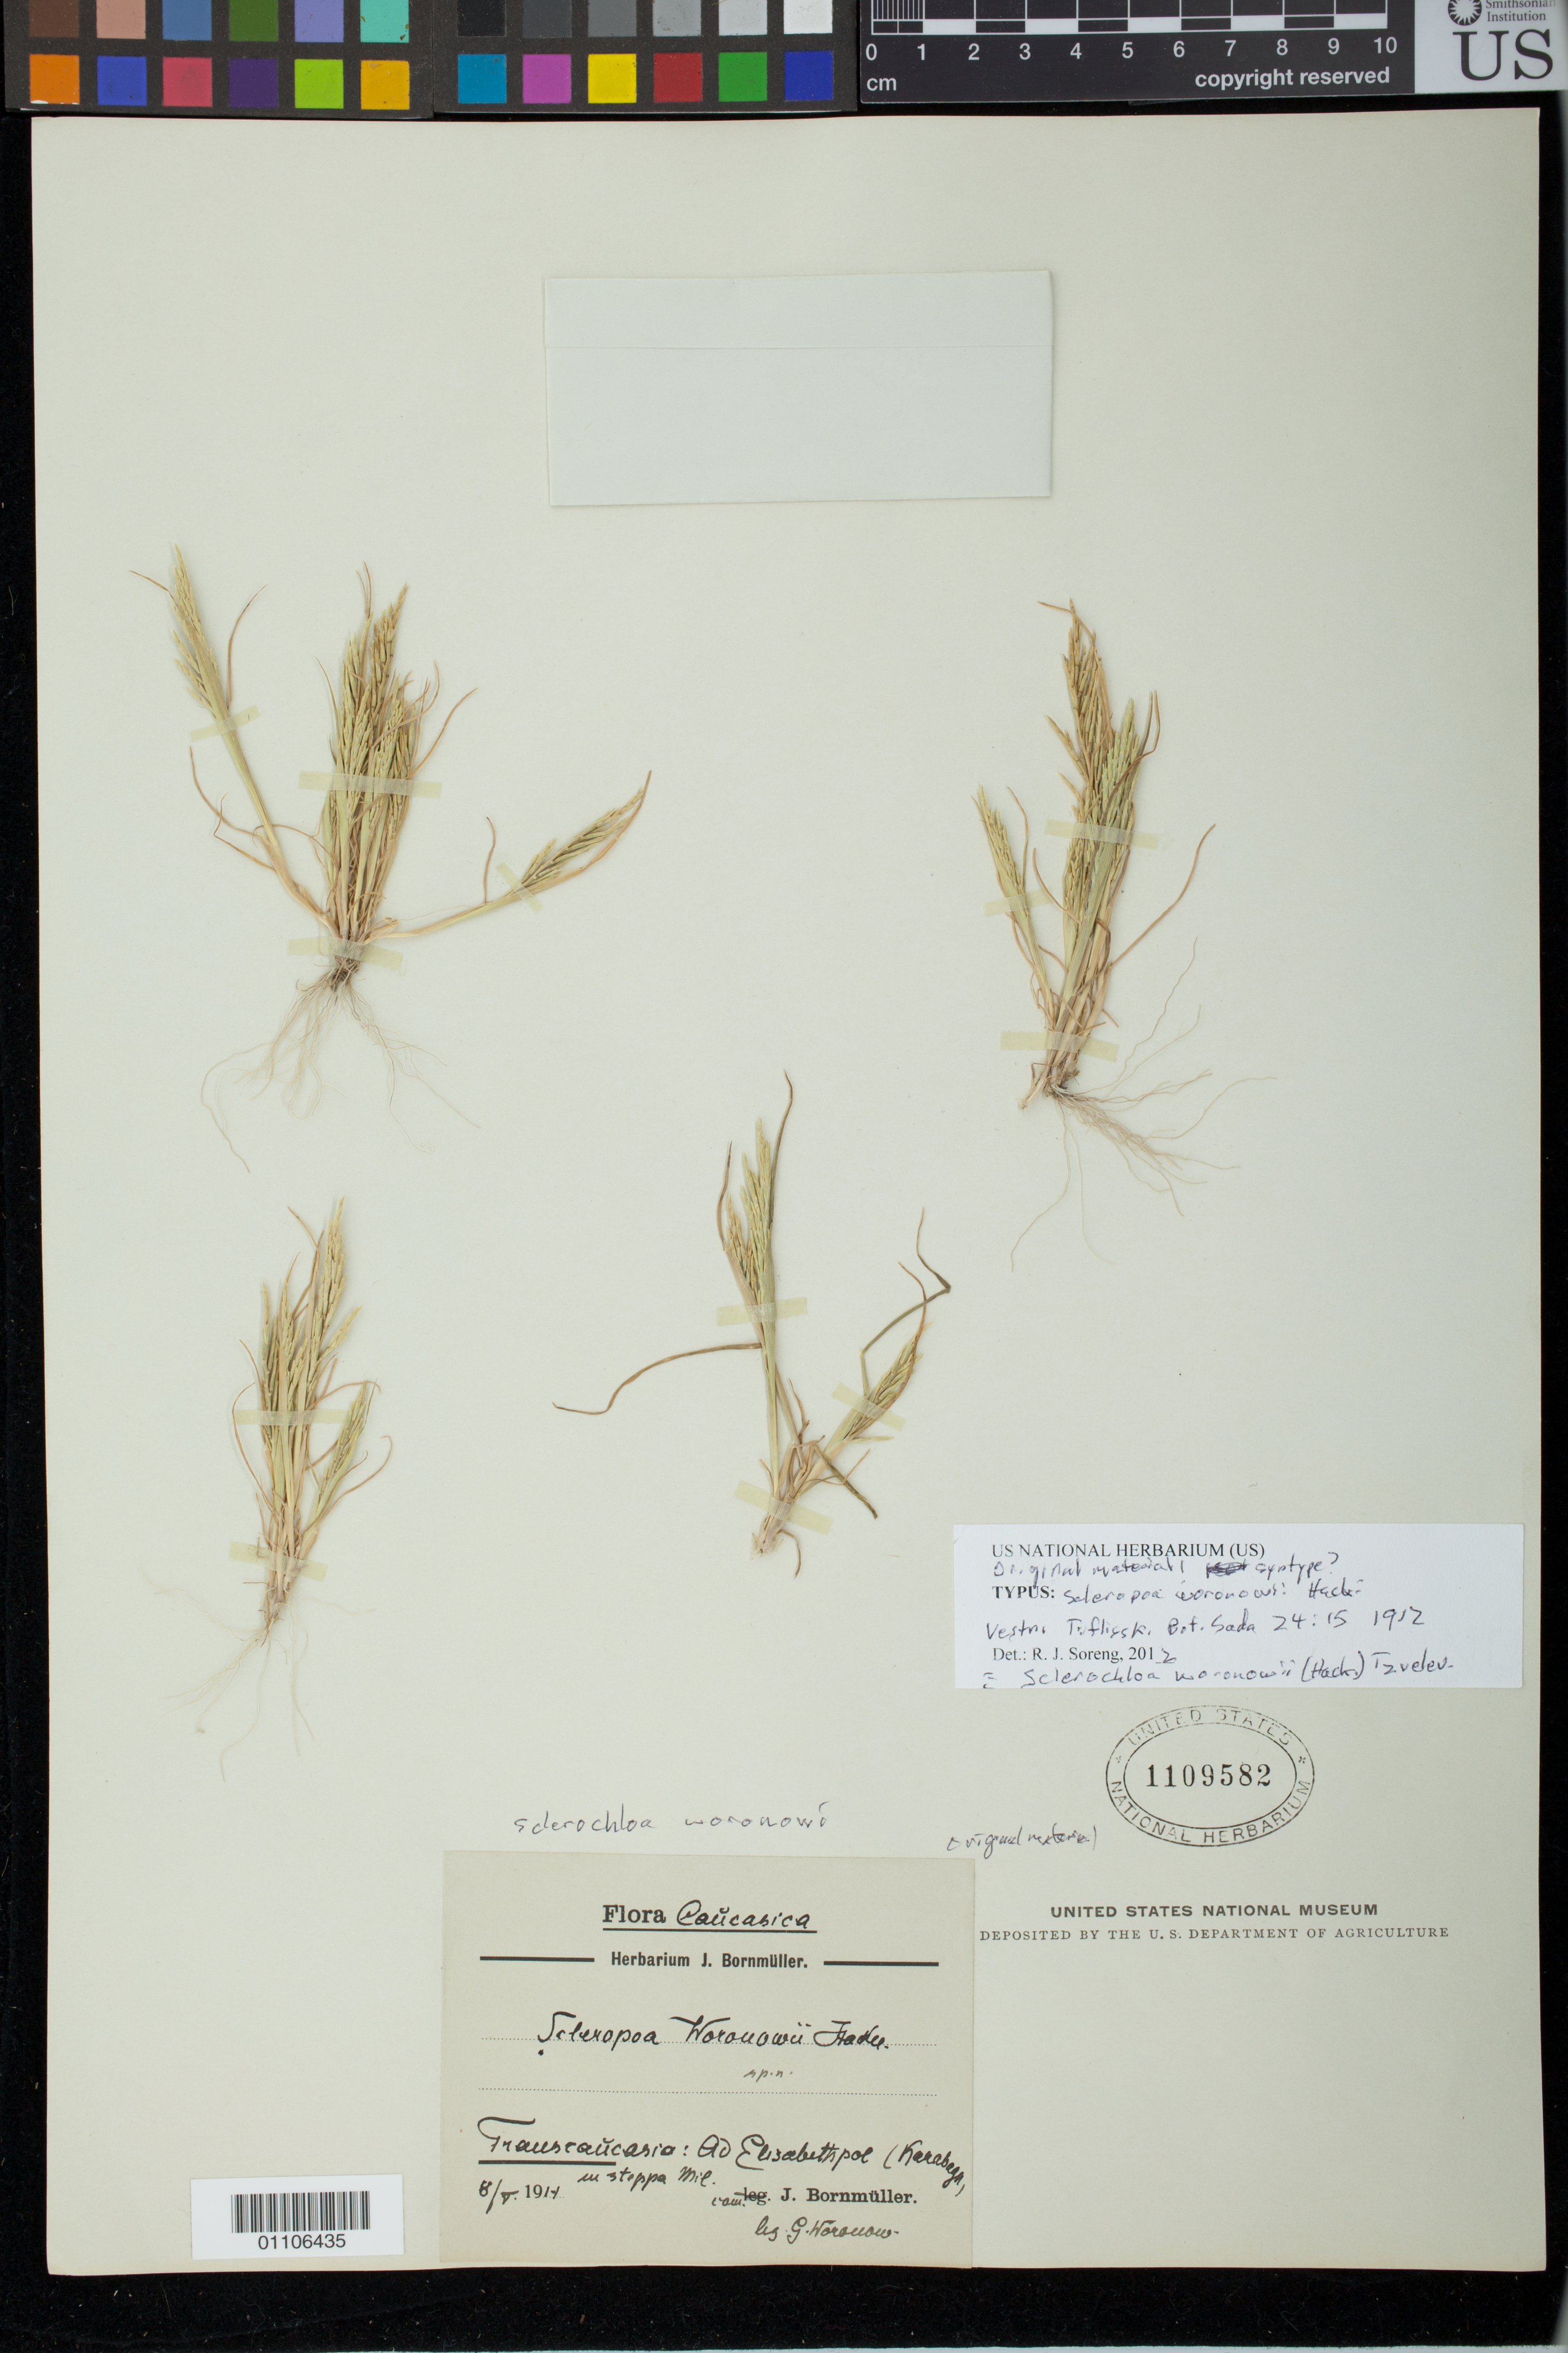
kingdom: Plantae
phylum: Tracheophyta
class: Liliopsida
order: Poales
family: Poaceae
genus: Scleropoa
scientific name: Scleropoa woronowii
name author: Hack.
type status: Possible Type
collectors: G. Woronow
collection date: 1911-05-08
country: Azerbaijan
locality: Transcaucasia: ad Elisabethpol (Kerabegh)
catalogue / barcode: US 1109582